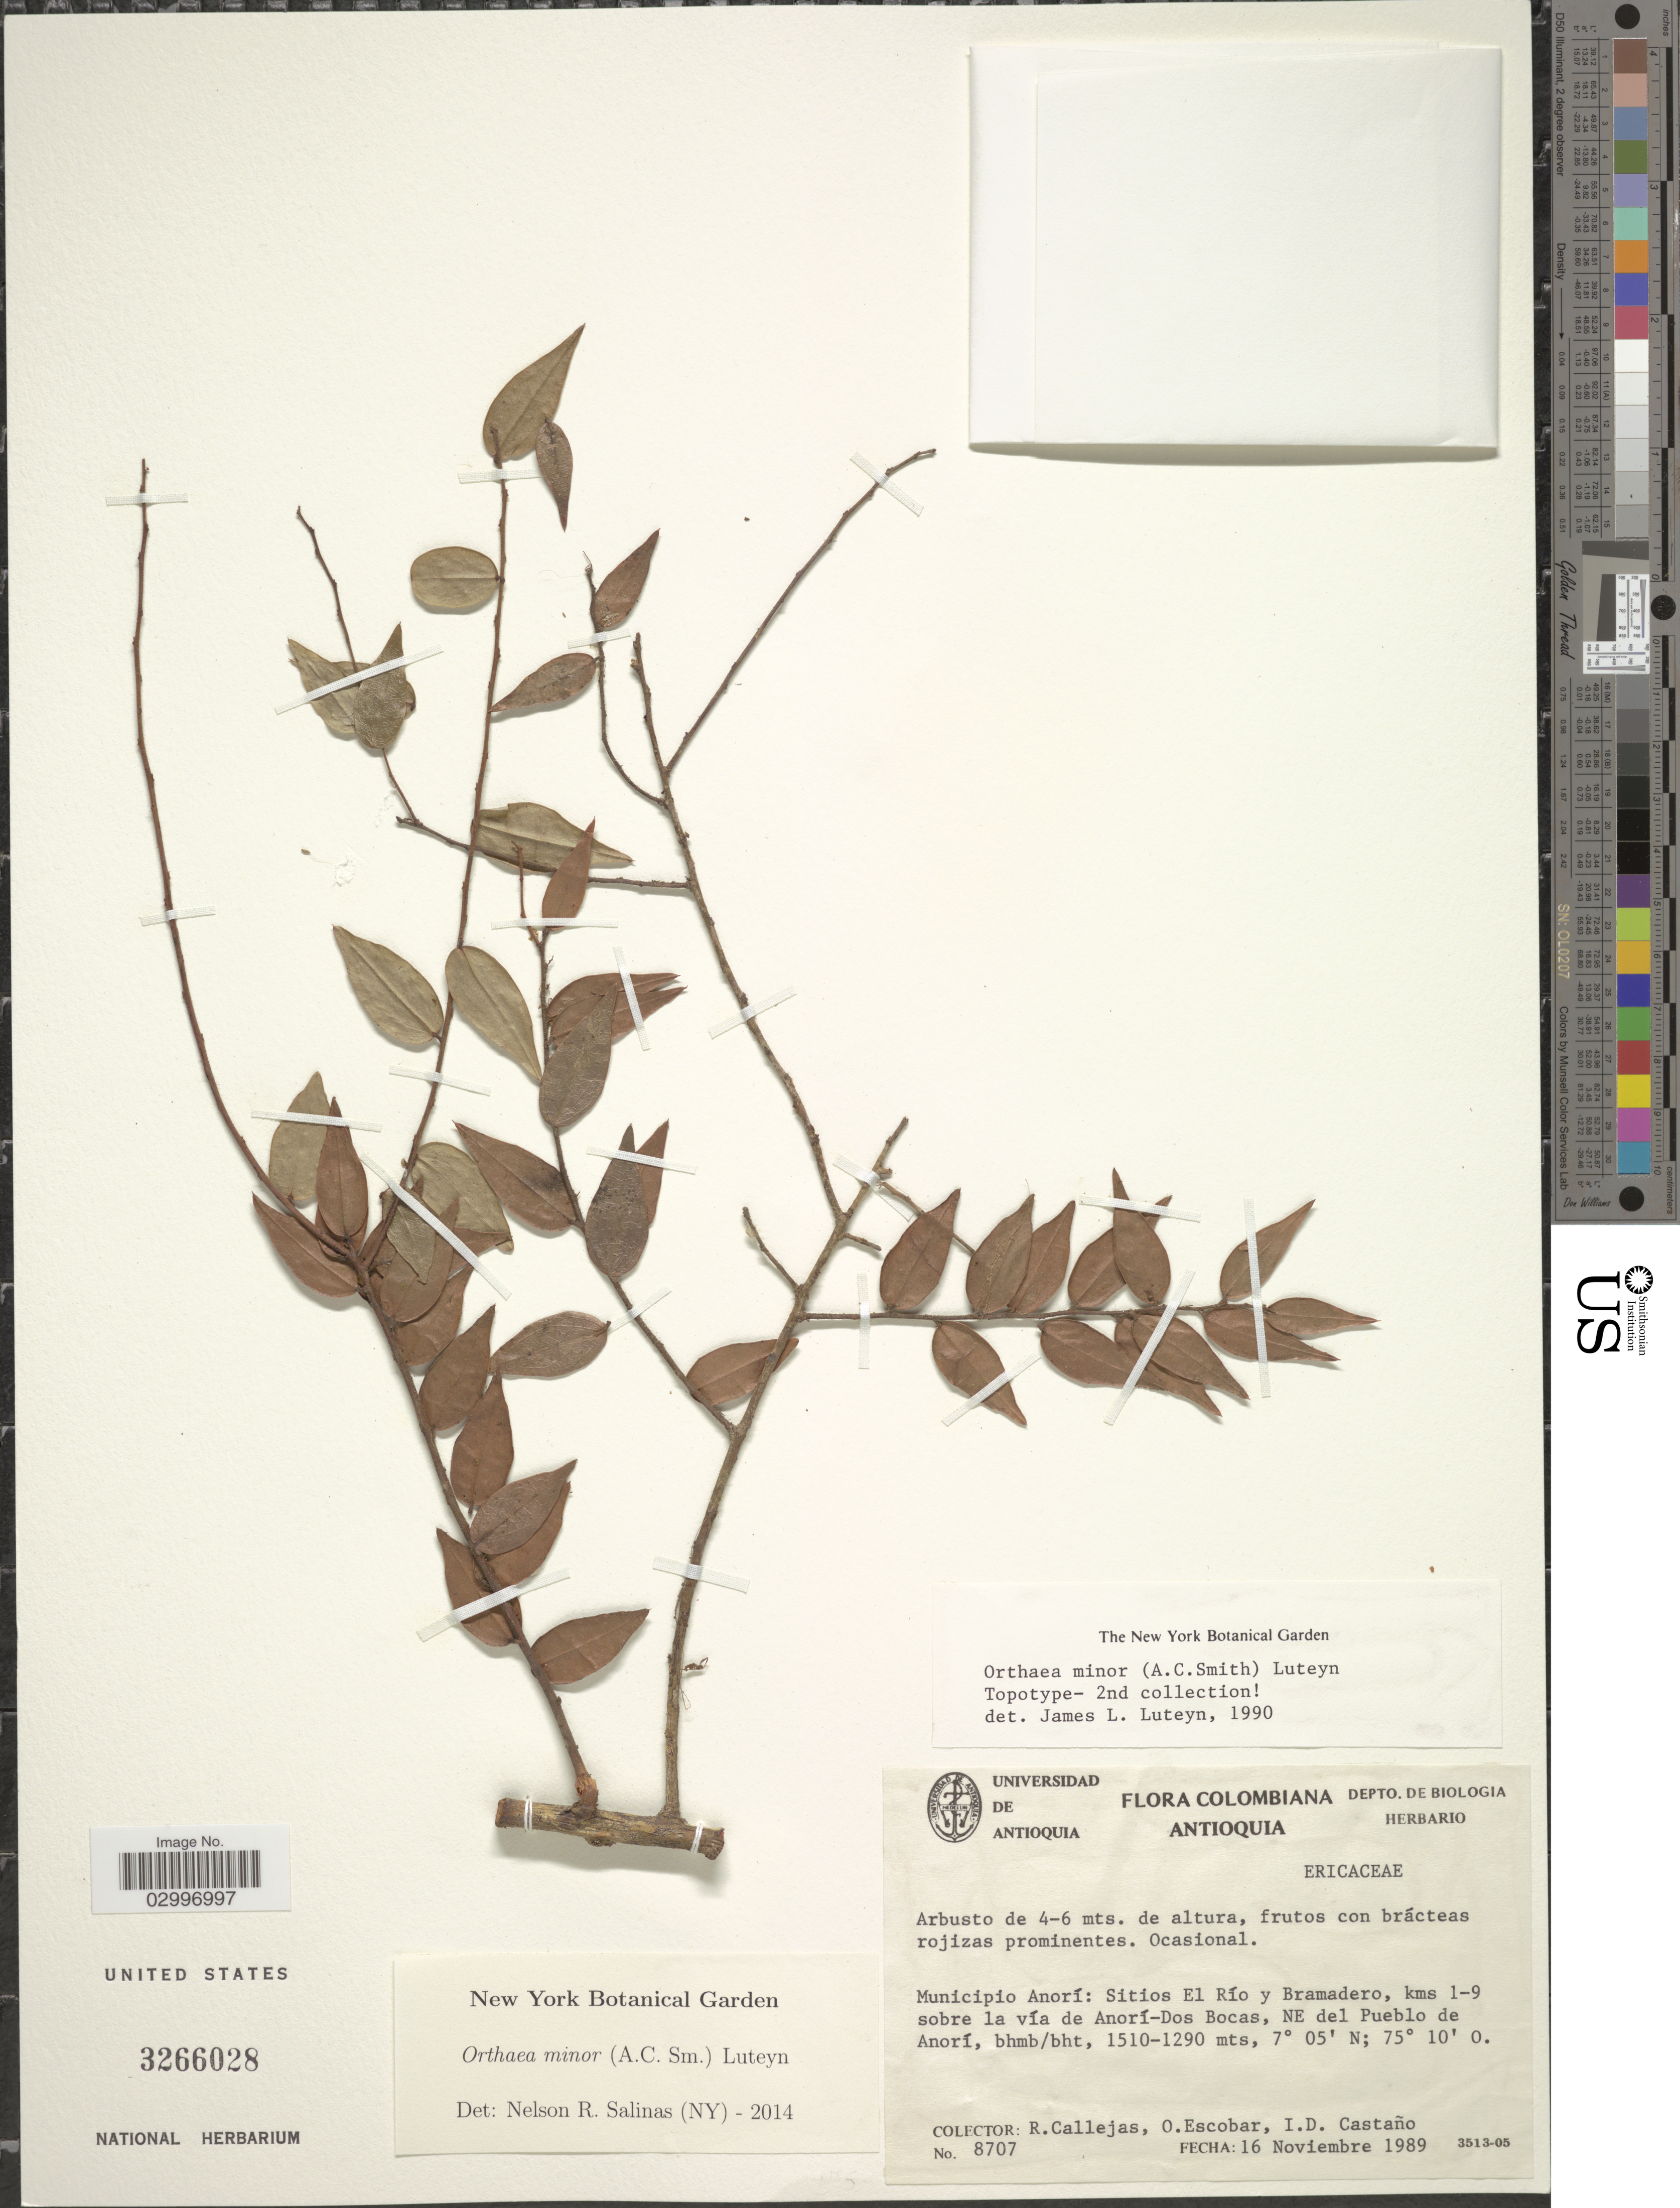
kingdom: Plantae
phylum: Tracheophyta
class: Magnoliopsida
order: Ericales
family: Ericaceae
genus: Orthaea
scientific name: Orthaea minor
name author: (A.C. Sm.) Luteyn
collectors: R. Callejas, O. Escobar & I. Castaño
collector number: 8707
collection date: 1989-11-16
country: Colombia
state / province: Antioquia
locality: Municipio Anorí: Sitios El Río y Bramadero, kms 1-9 sobre la vía de Anorí-Dos Bocas, NE del Pueblo de Anorí.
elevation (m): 1290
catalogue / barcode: US 3266028